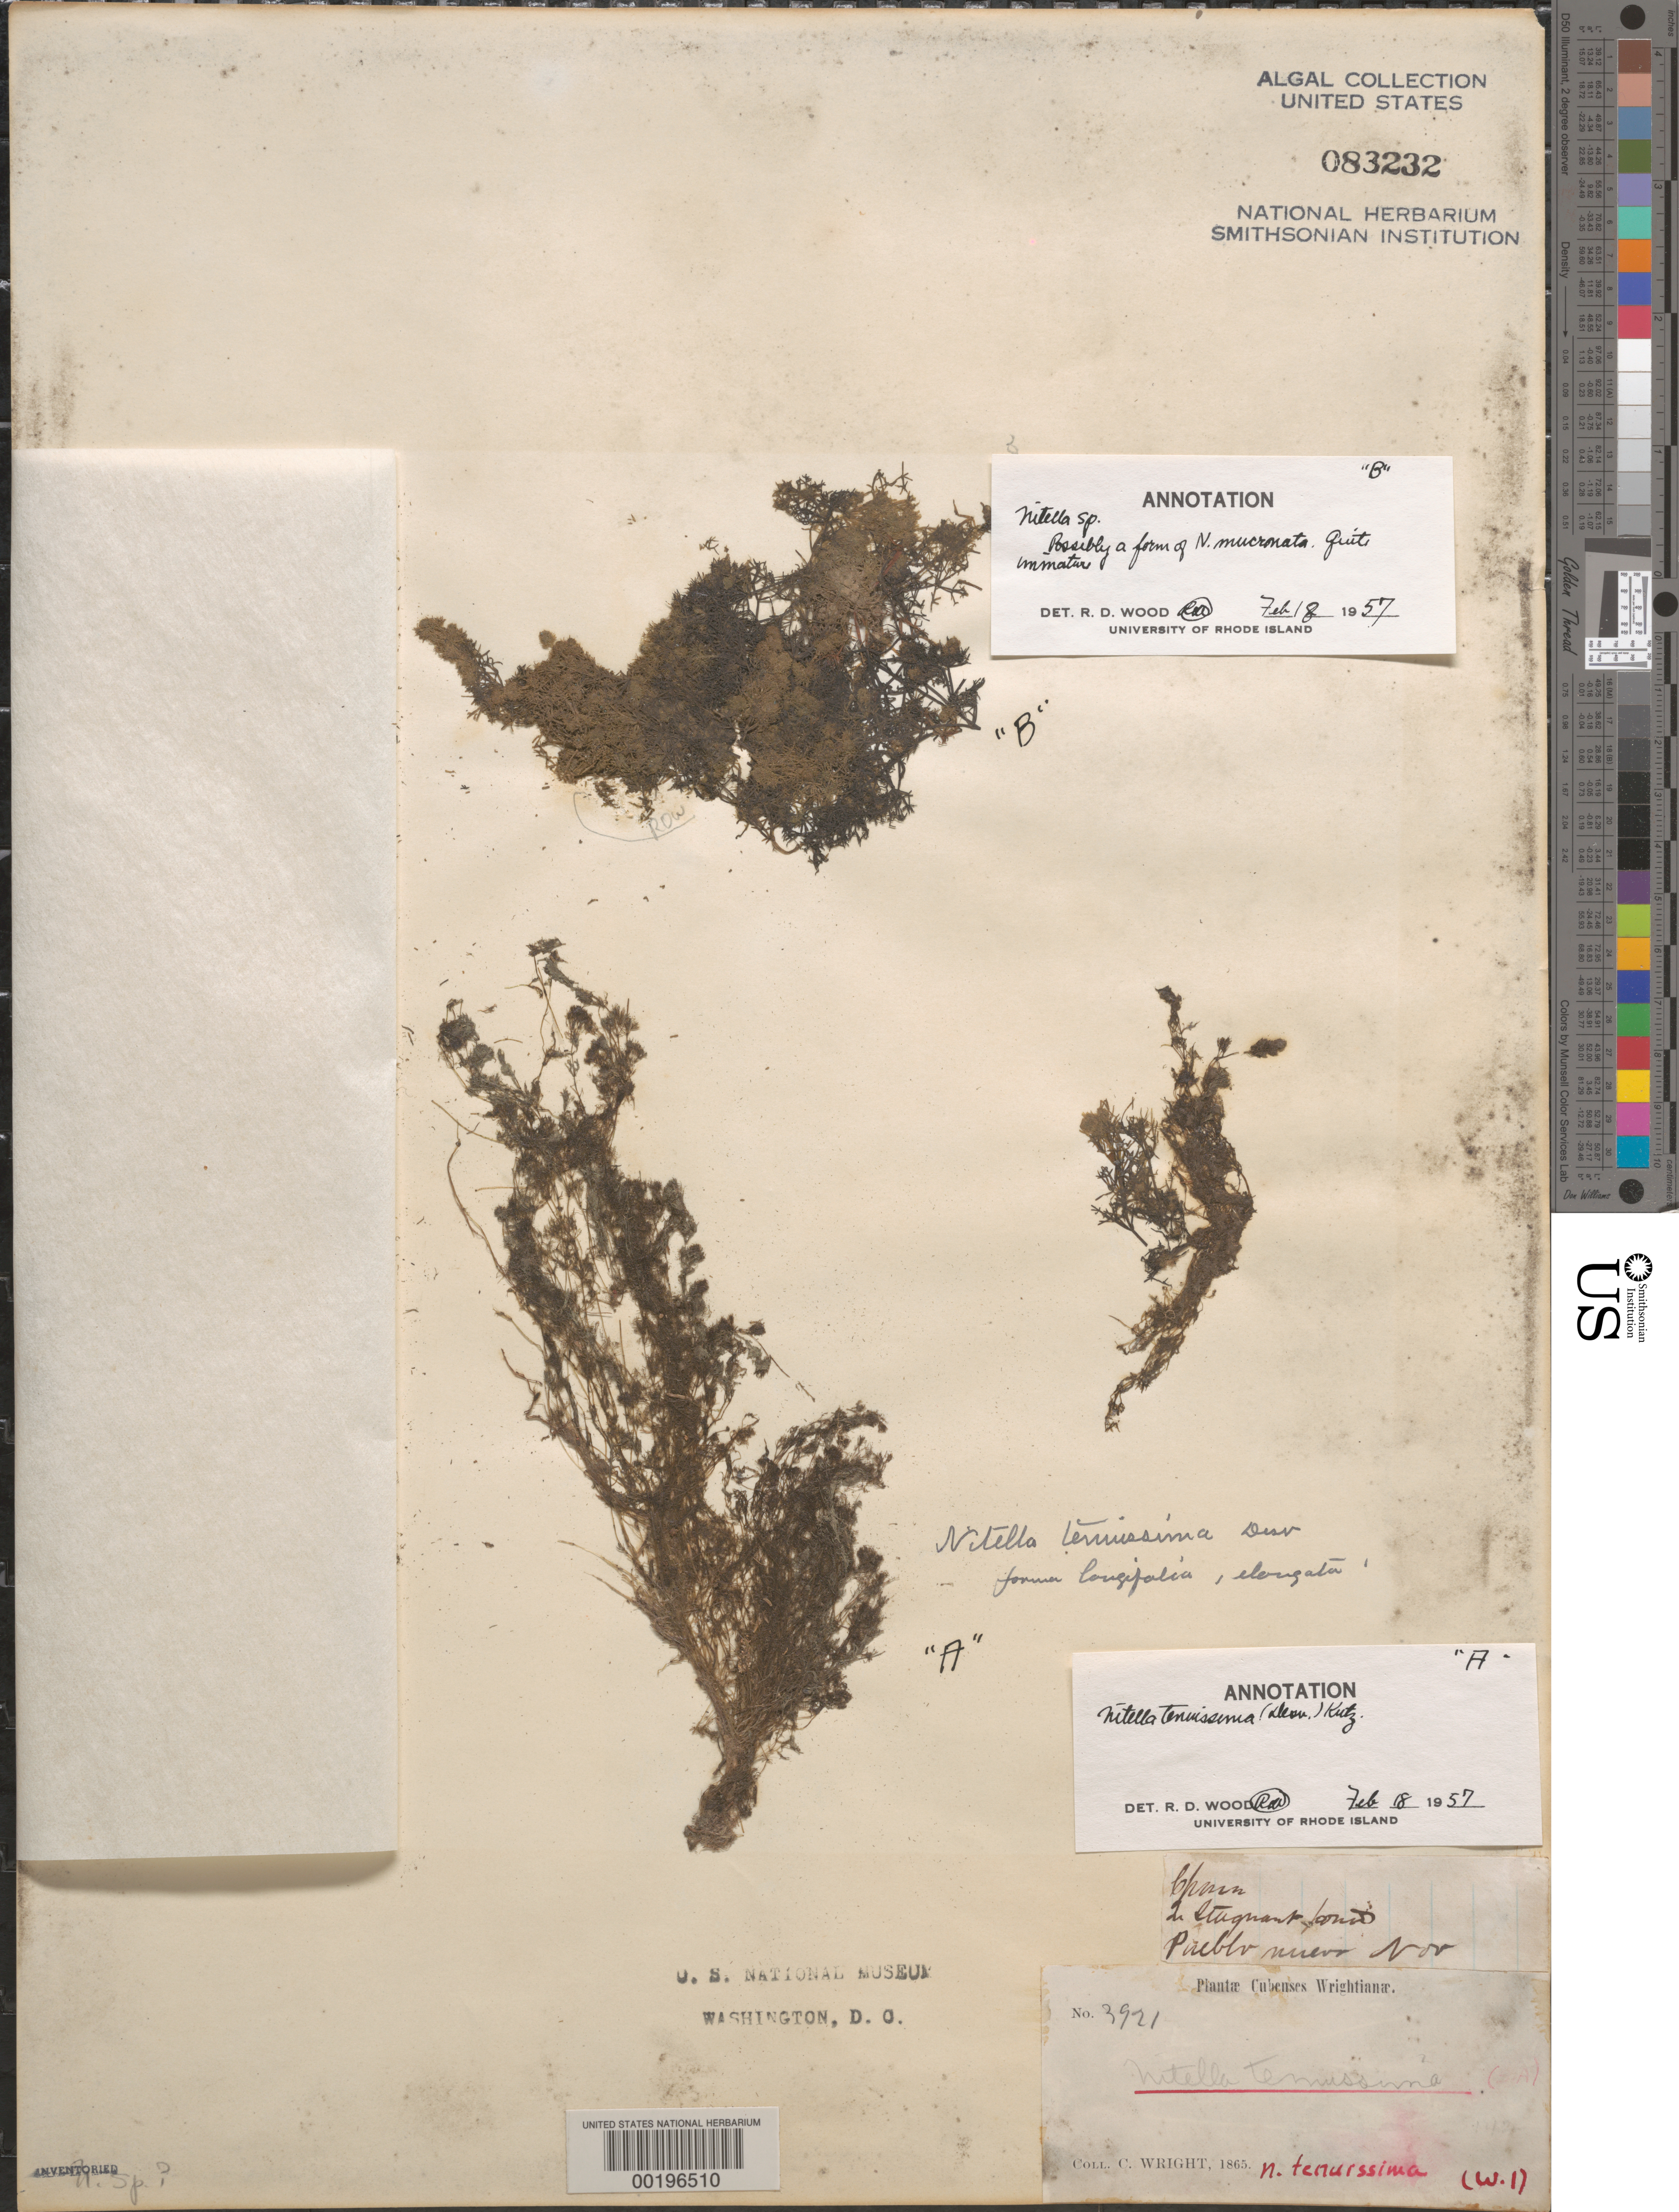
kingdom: Plantae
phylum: Charophyta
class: Charophyceae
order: Charales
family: Characeae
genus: Nitella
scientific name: Nitella tenuissima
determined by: Wood, R. D.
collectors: C. Wright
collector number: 3921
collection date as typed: Nov 1865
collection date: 1865-11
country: Cuba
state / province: Matanzas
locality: Pueblo Nuevo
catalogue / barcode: US 83232